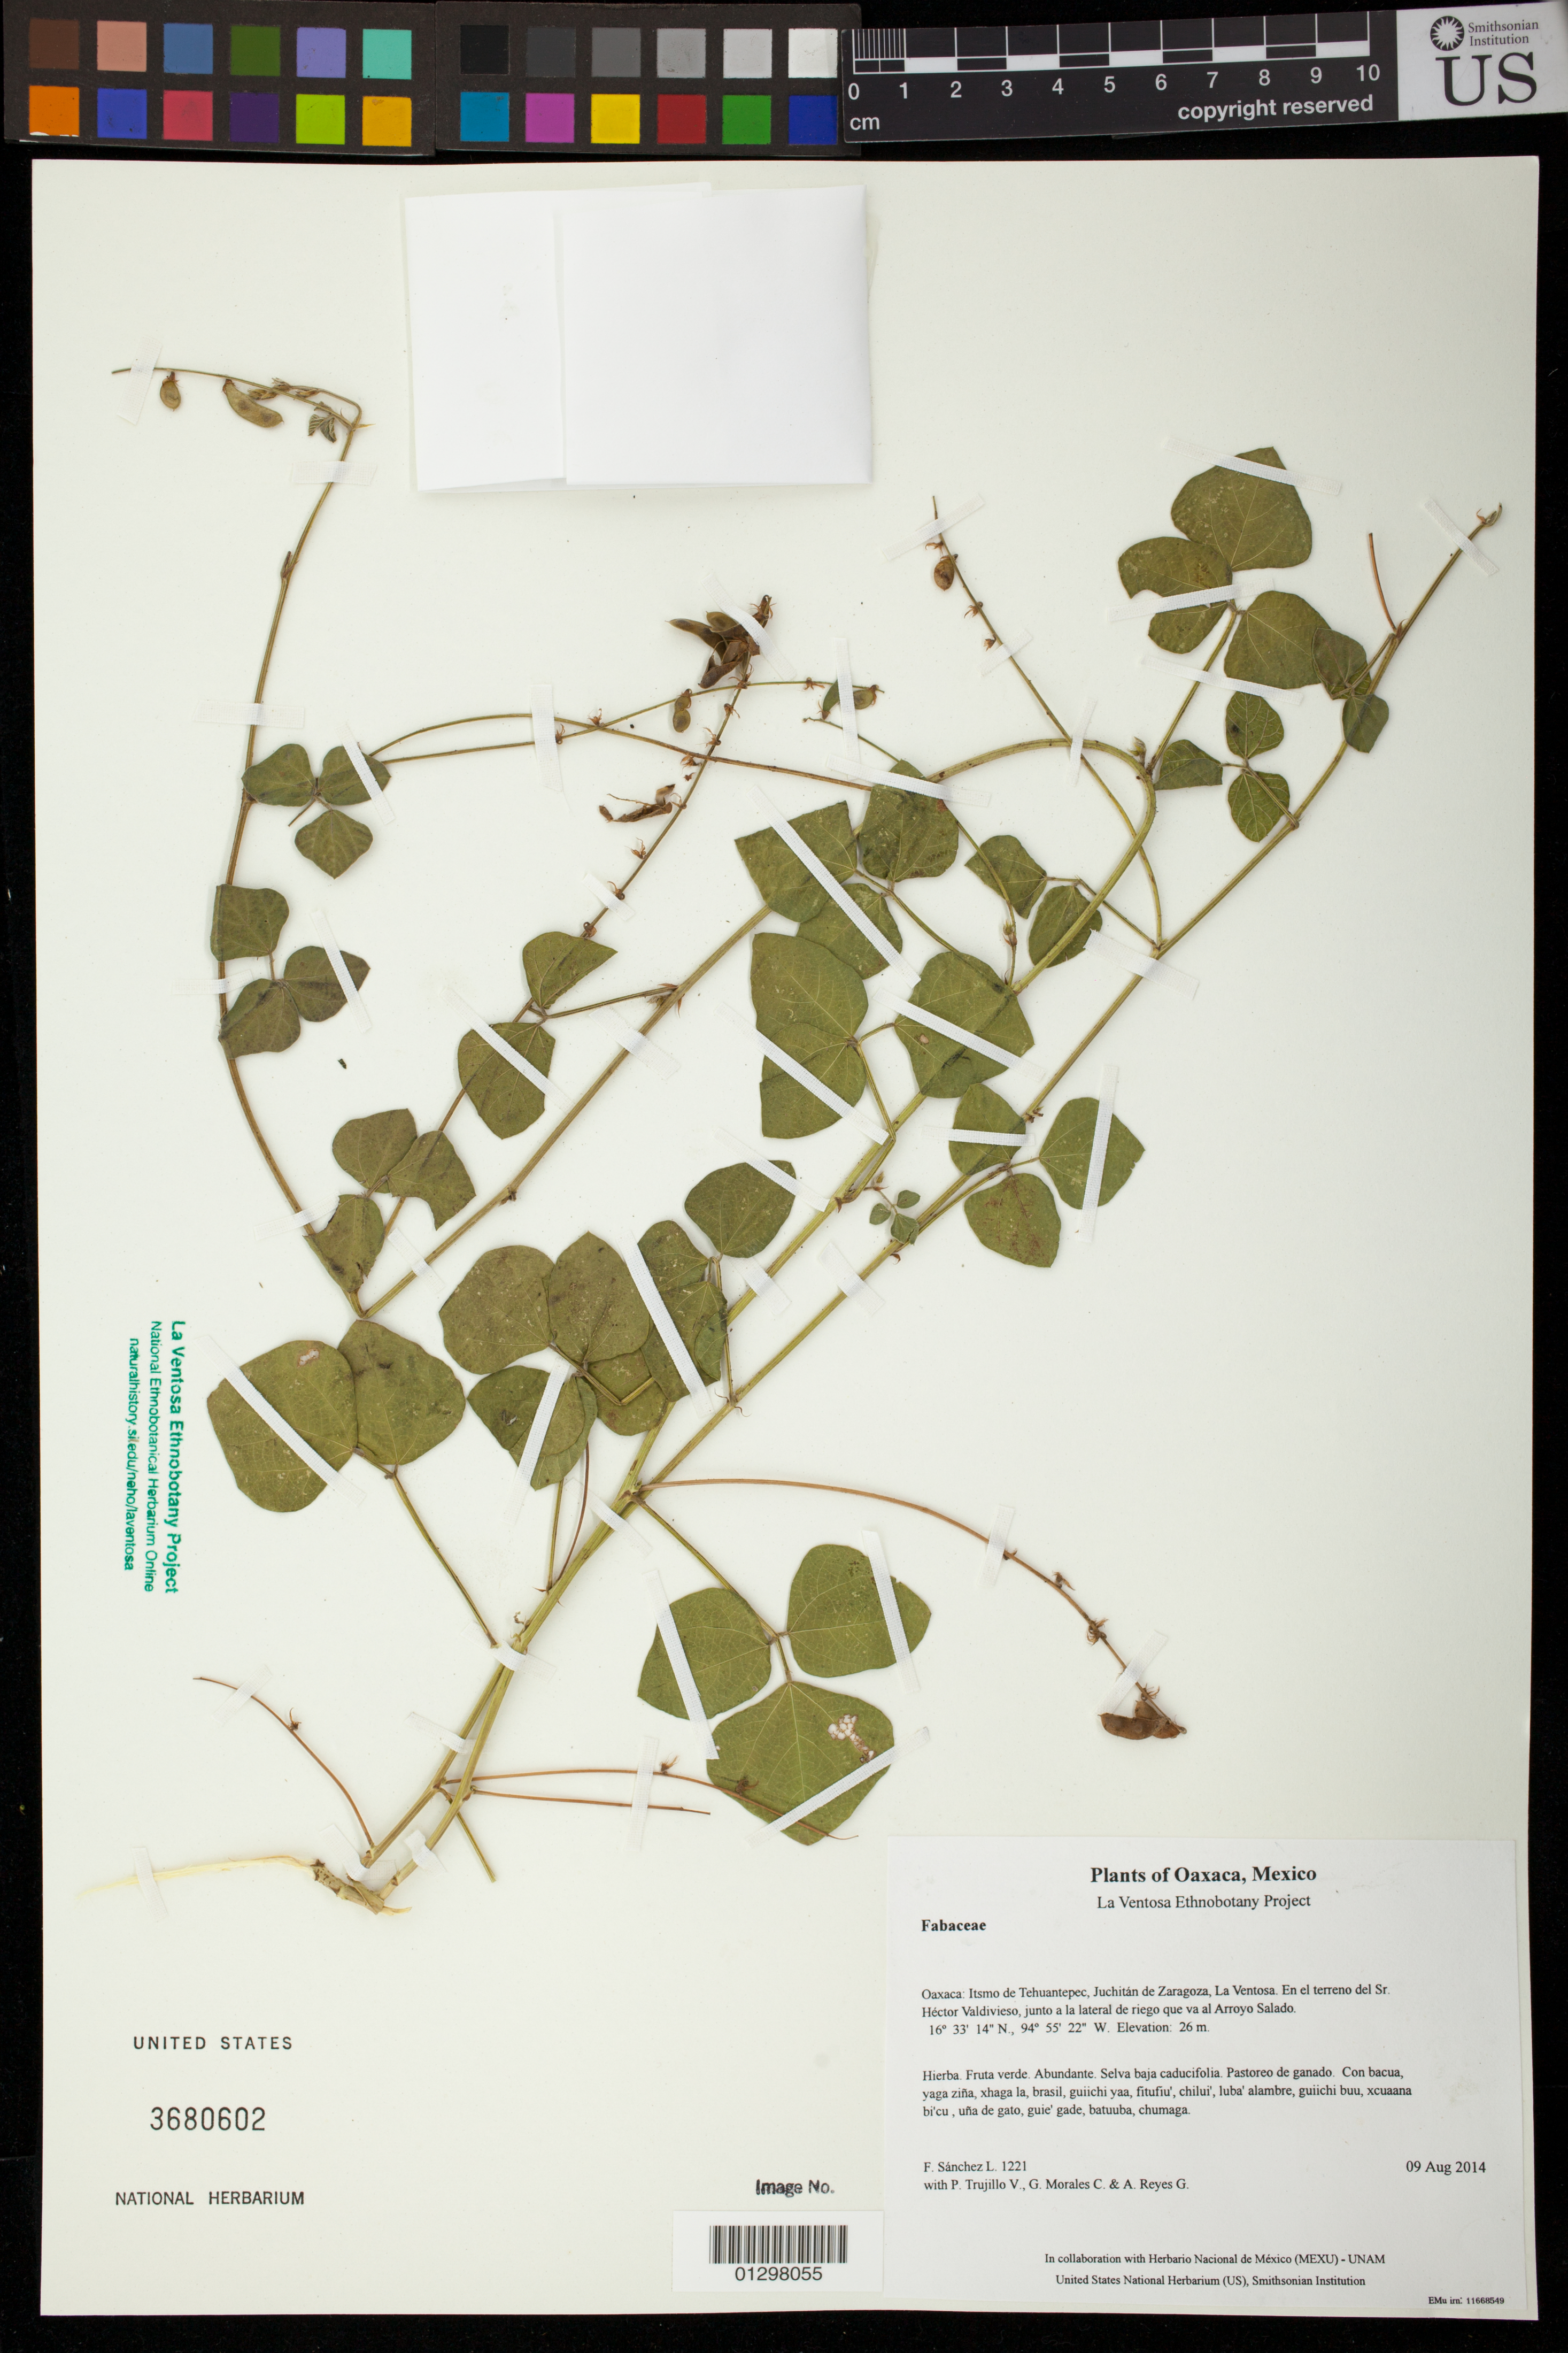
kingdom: Plantae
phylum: Tracheophyta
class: Magnoliopsida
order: Fabales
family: Fabaceae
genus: Rhynchosia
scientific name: Rhynchosia minima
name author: (L.) DC.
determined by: Cruz D., R.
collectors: F. Sánchez L., P. Trujillo V., G. Morales C. & A. Reyes G.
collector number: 1221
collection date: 2014-08-09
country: Mexico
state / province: Oaxaca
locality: Itsmo de Tehuantepec, Juchitán de Zaragoza, La Ventosa. En el terreno del Sr. Héctor Valdivieso, junto a la lateral de riego que va al Arroyo Salado.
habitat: Selva baja caducifolia. Pastoreo de ganado.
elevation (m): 26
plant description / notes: JEBOT, MEXU, SERO, US; Guixi bandaga. Cuaananaxhi naga'. Stale.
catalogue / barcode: US 3680602